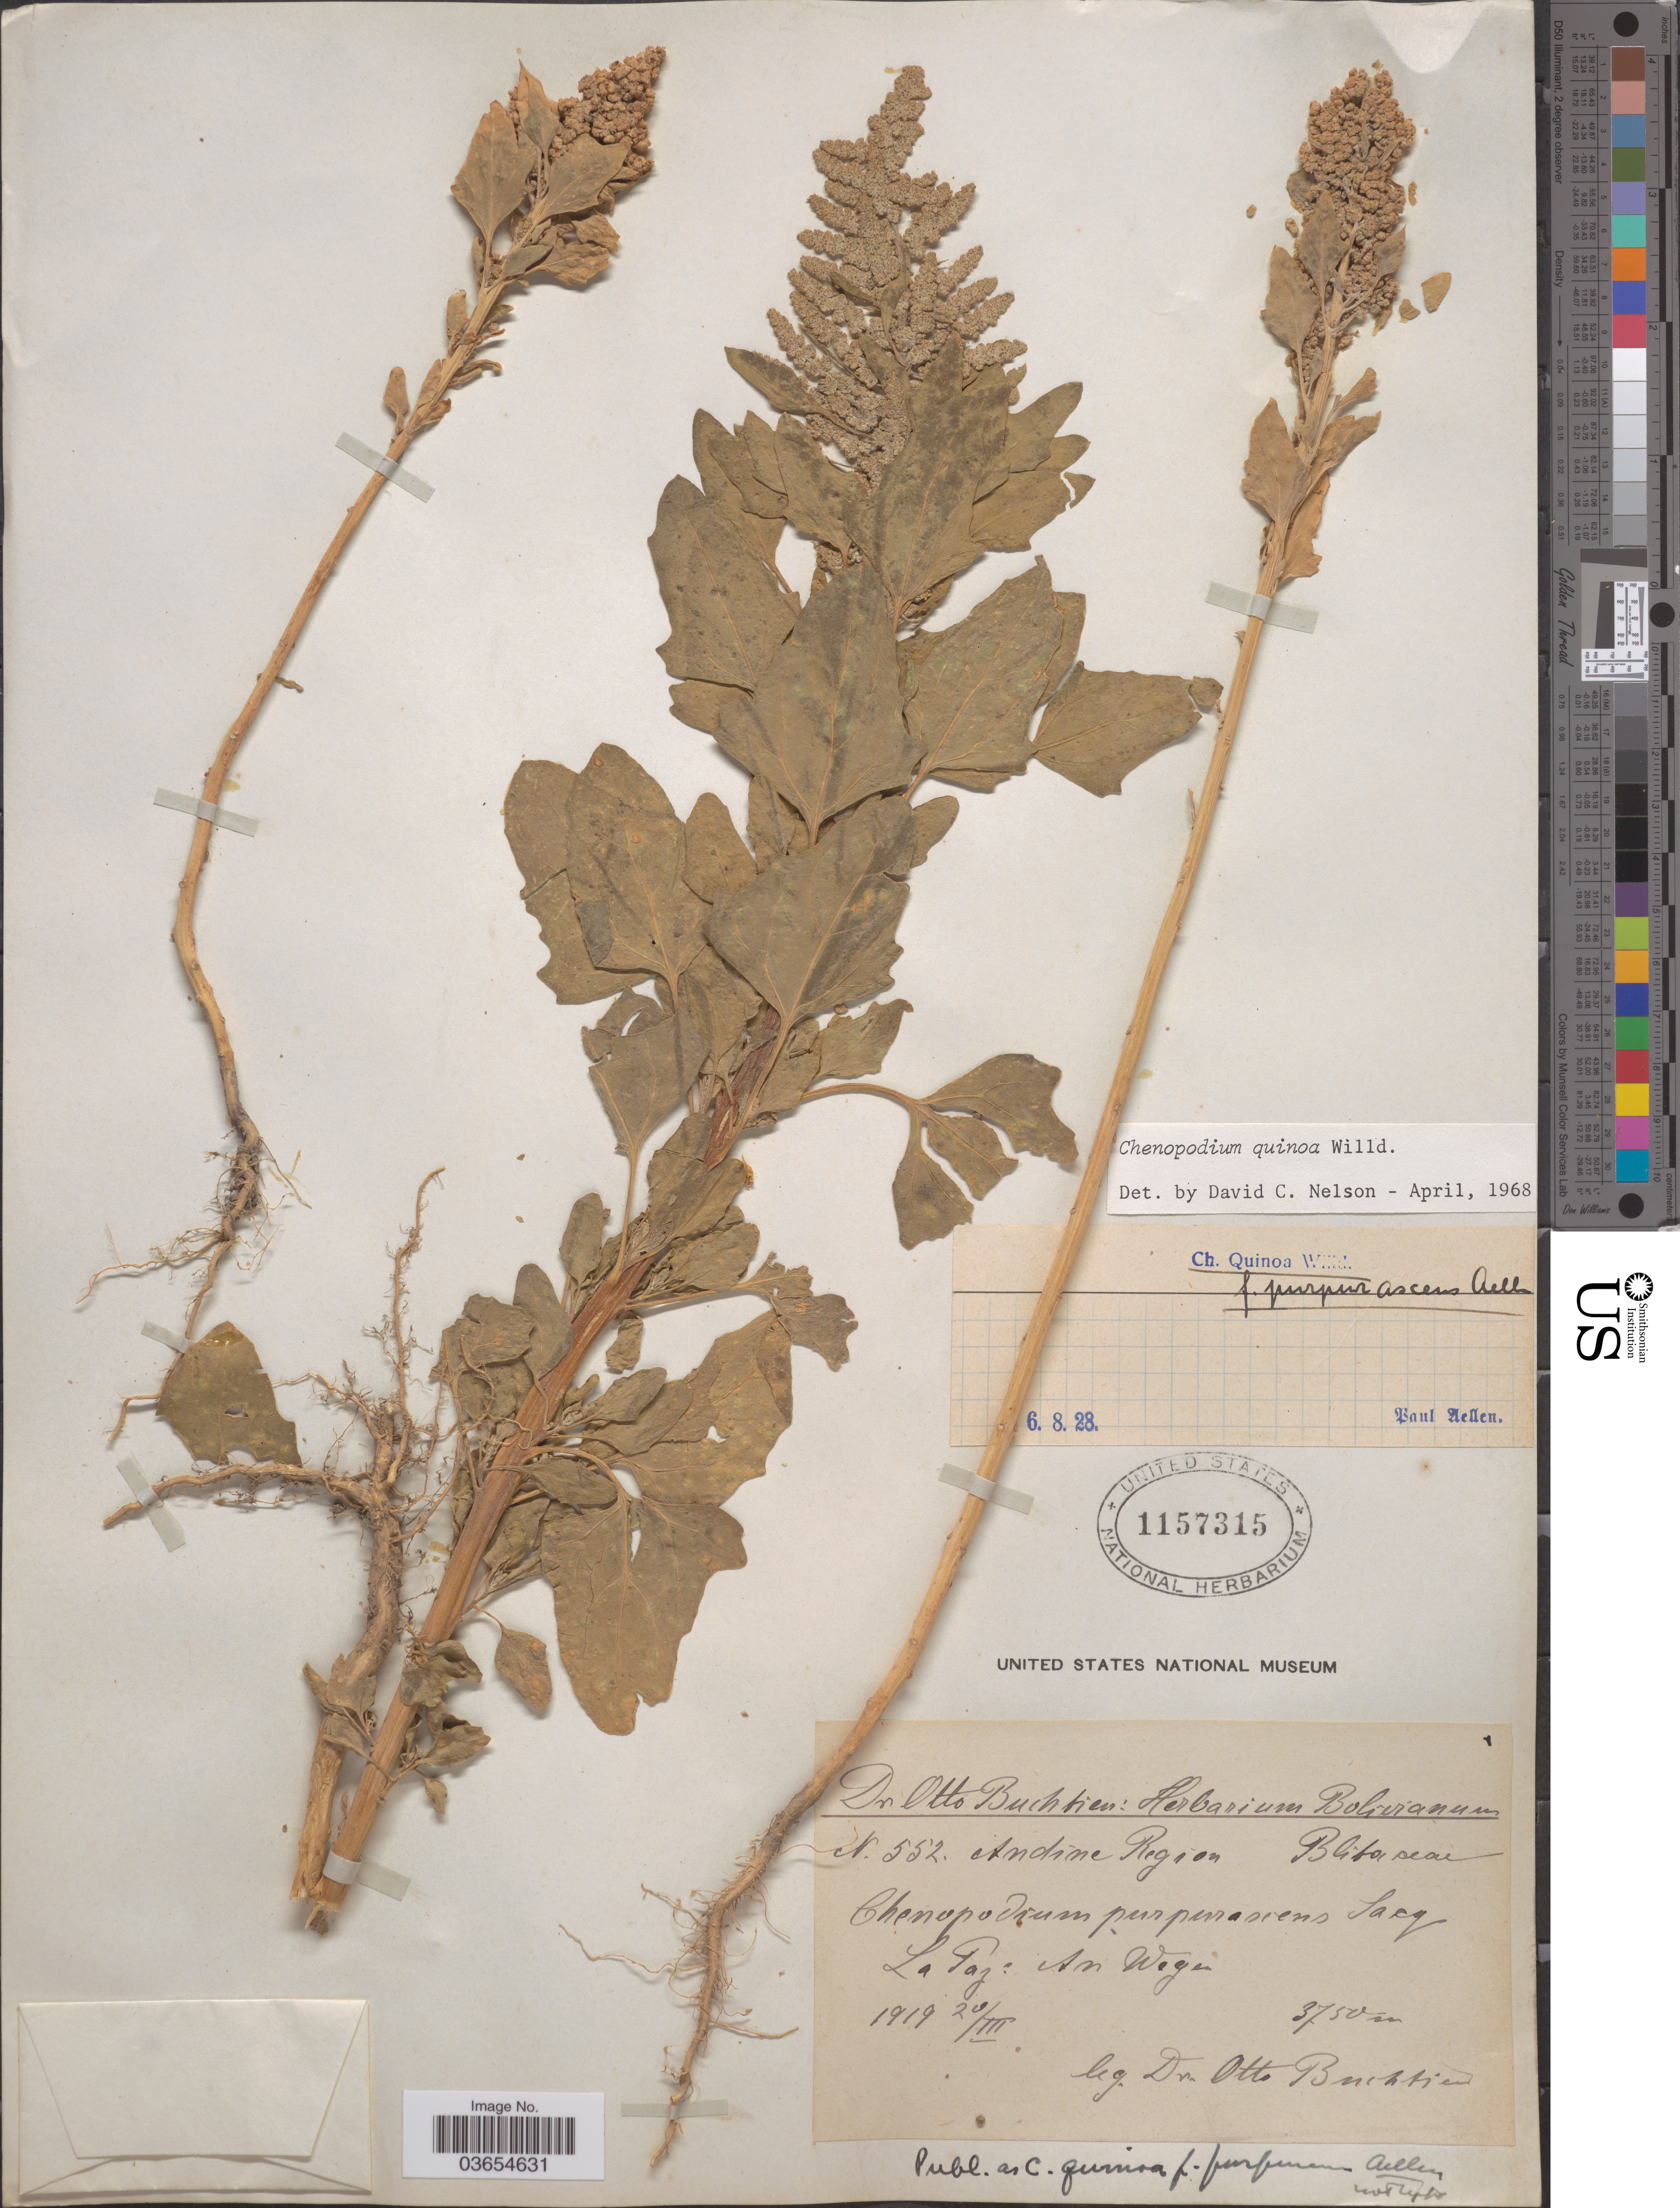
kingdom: Plantae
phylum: Tracheophyta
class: Magnoliopsida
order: Caryophyllales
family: Amaranthaceae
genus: Chenopodium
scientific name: Chenopodium quinoa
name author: Willd.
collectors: O. Buchtien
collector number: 552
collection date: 1919-03-20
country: Bolivia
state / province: La Paz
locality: Andine Region. An Wegen.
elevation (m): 3750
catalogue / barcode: US 1157315